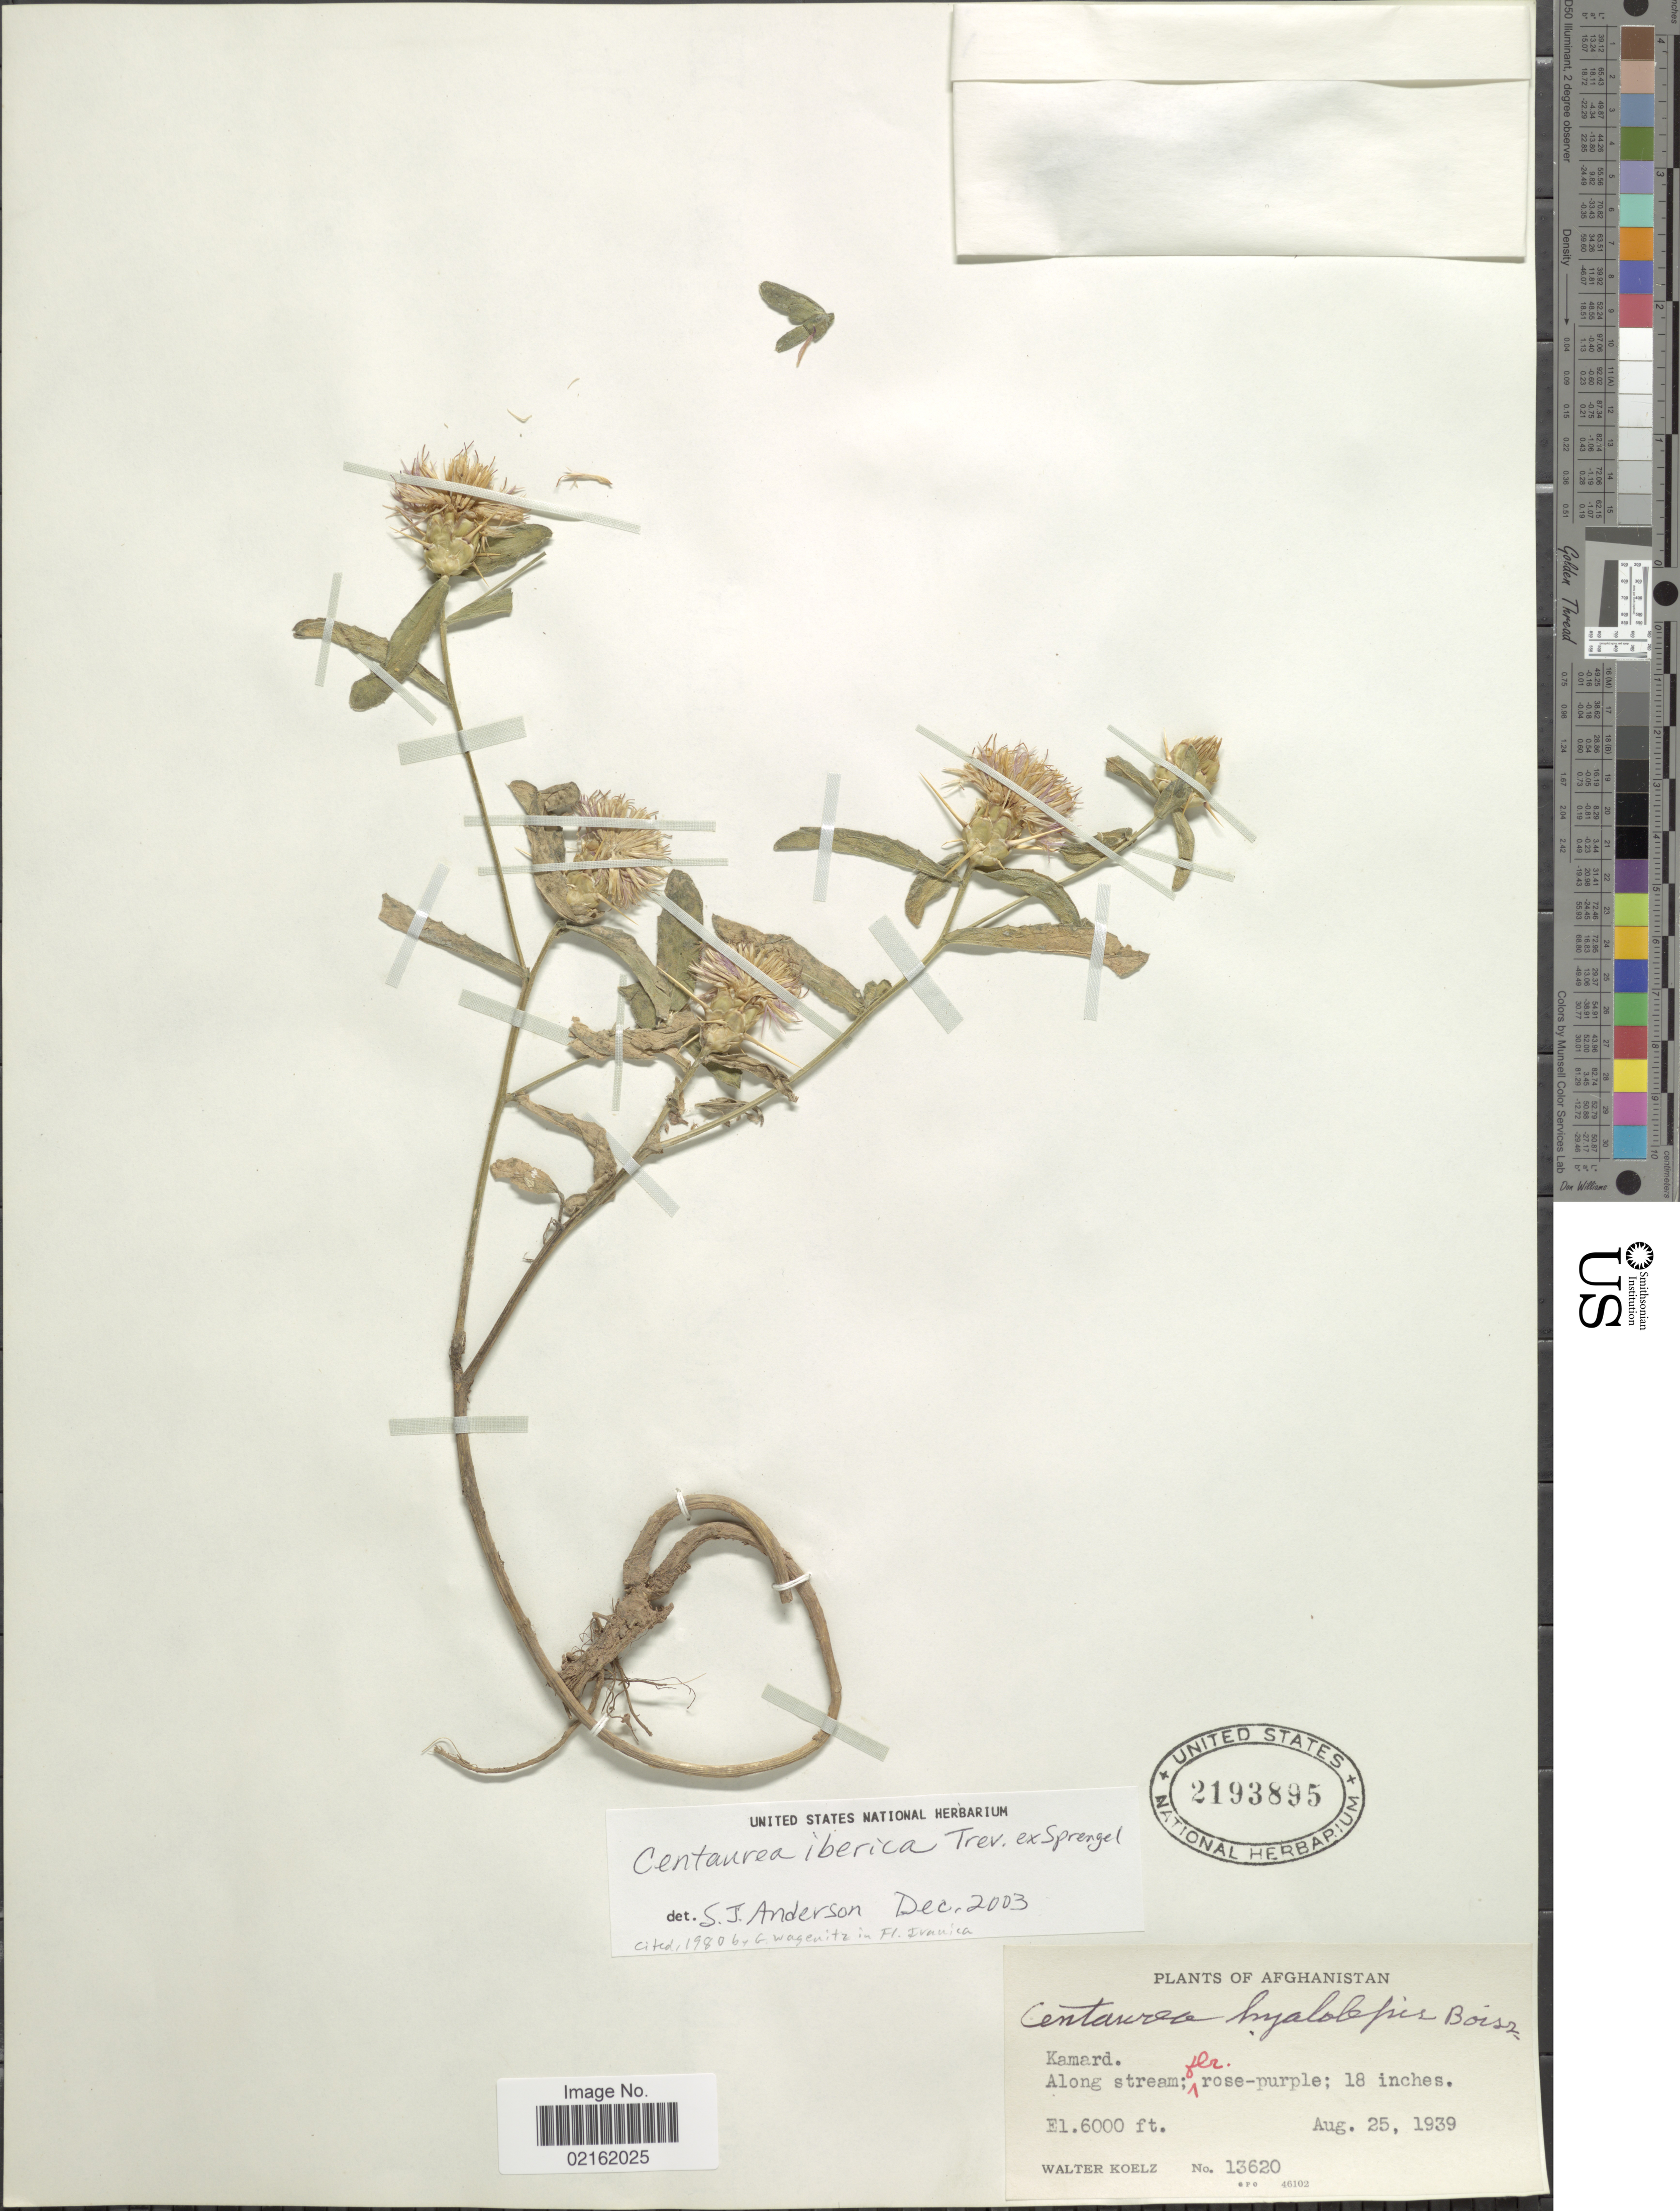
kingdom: Plantae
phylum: Tracheophyta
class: Magnoliopsida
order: Asterales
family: Asteraceae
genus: Centaurea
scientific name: Centaurea iberica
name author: Trevir. ex Spreng.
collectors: W. N. Koelz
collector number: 13620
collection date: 1939-08-25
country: Afghanistan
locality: Kamard, Along Stream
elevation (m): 1829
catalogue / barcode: US 2193895